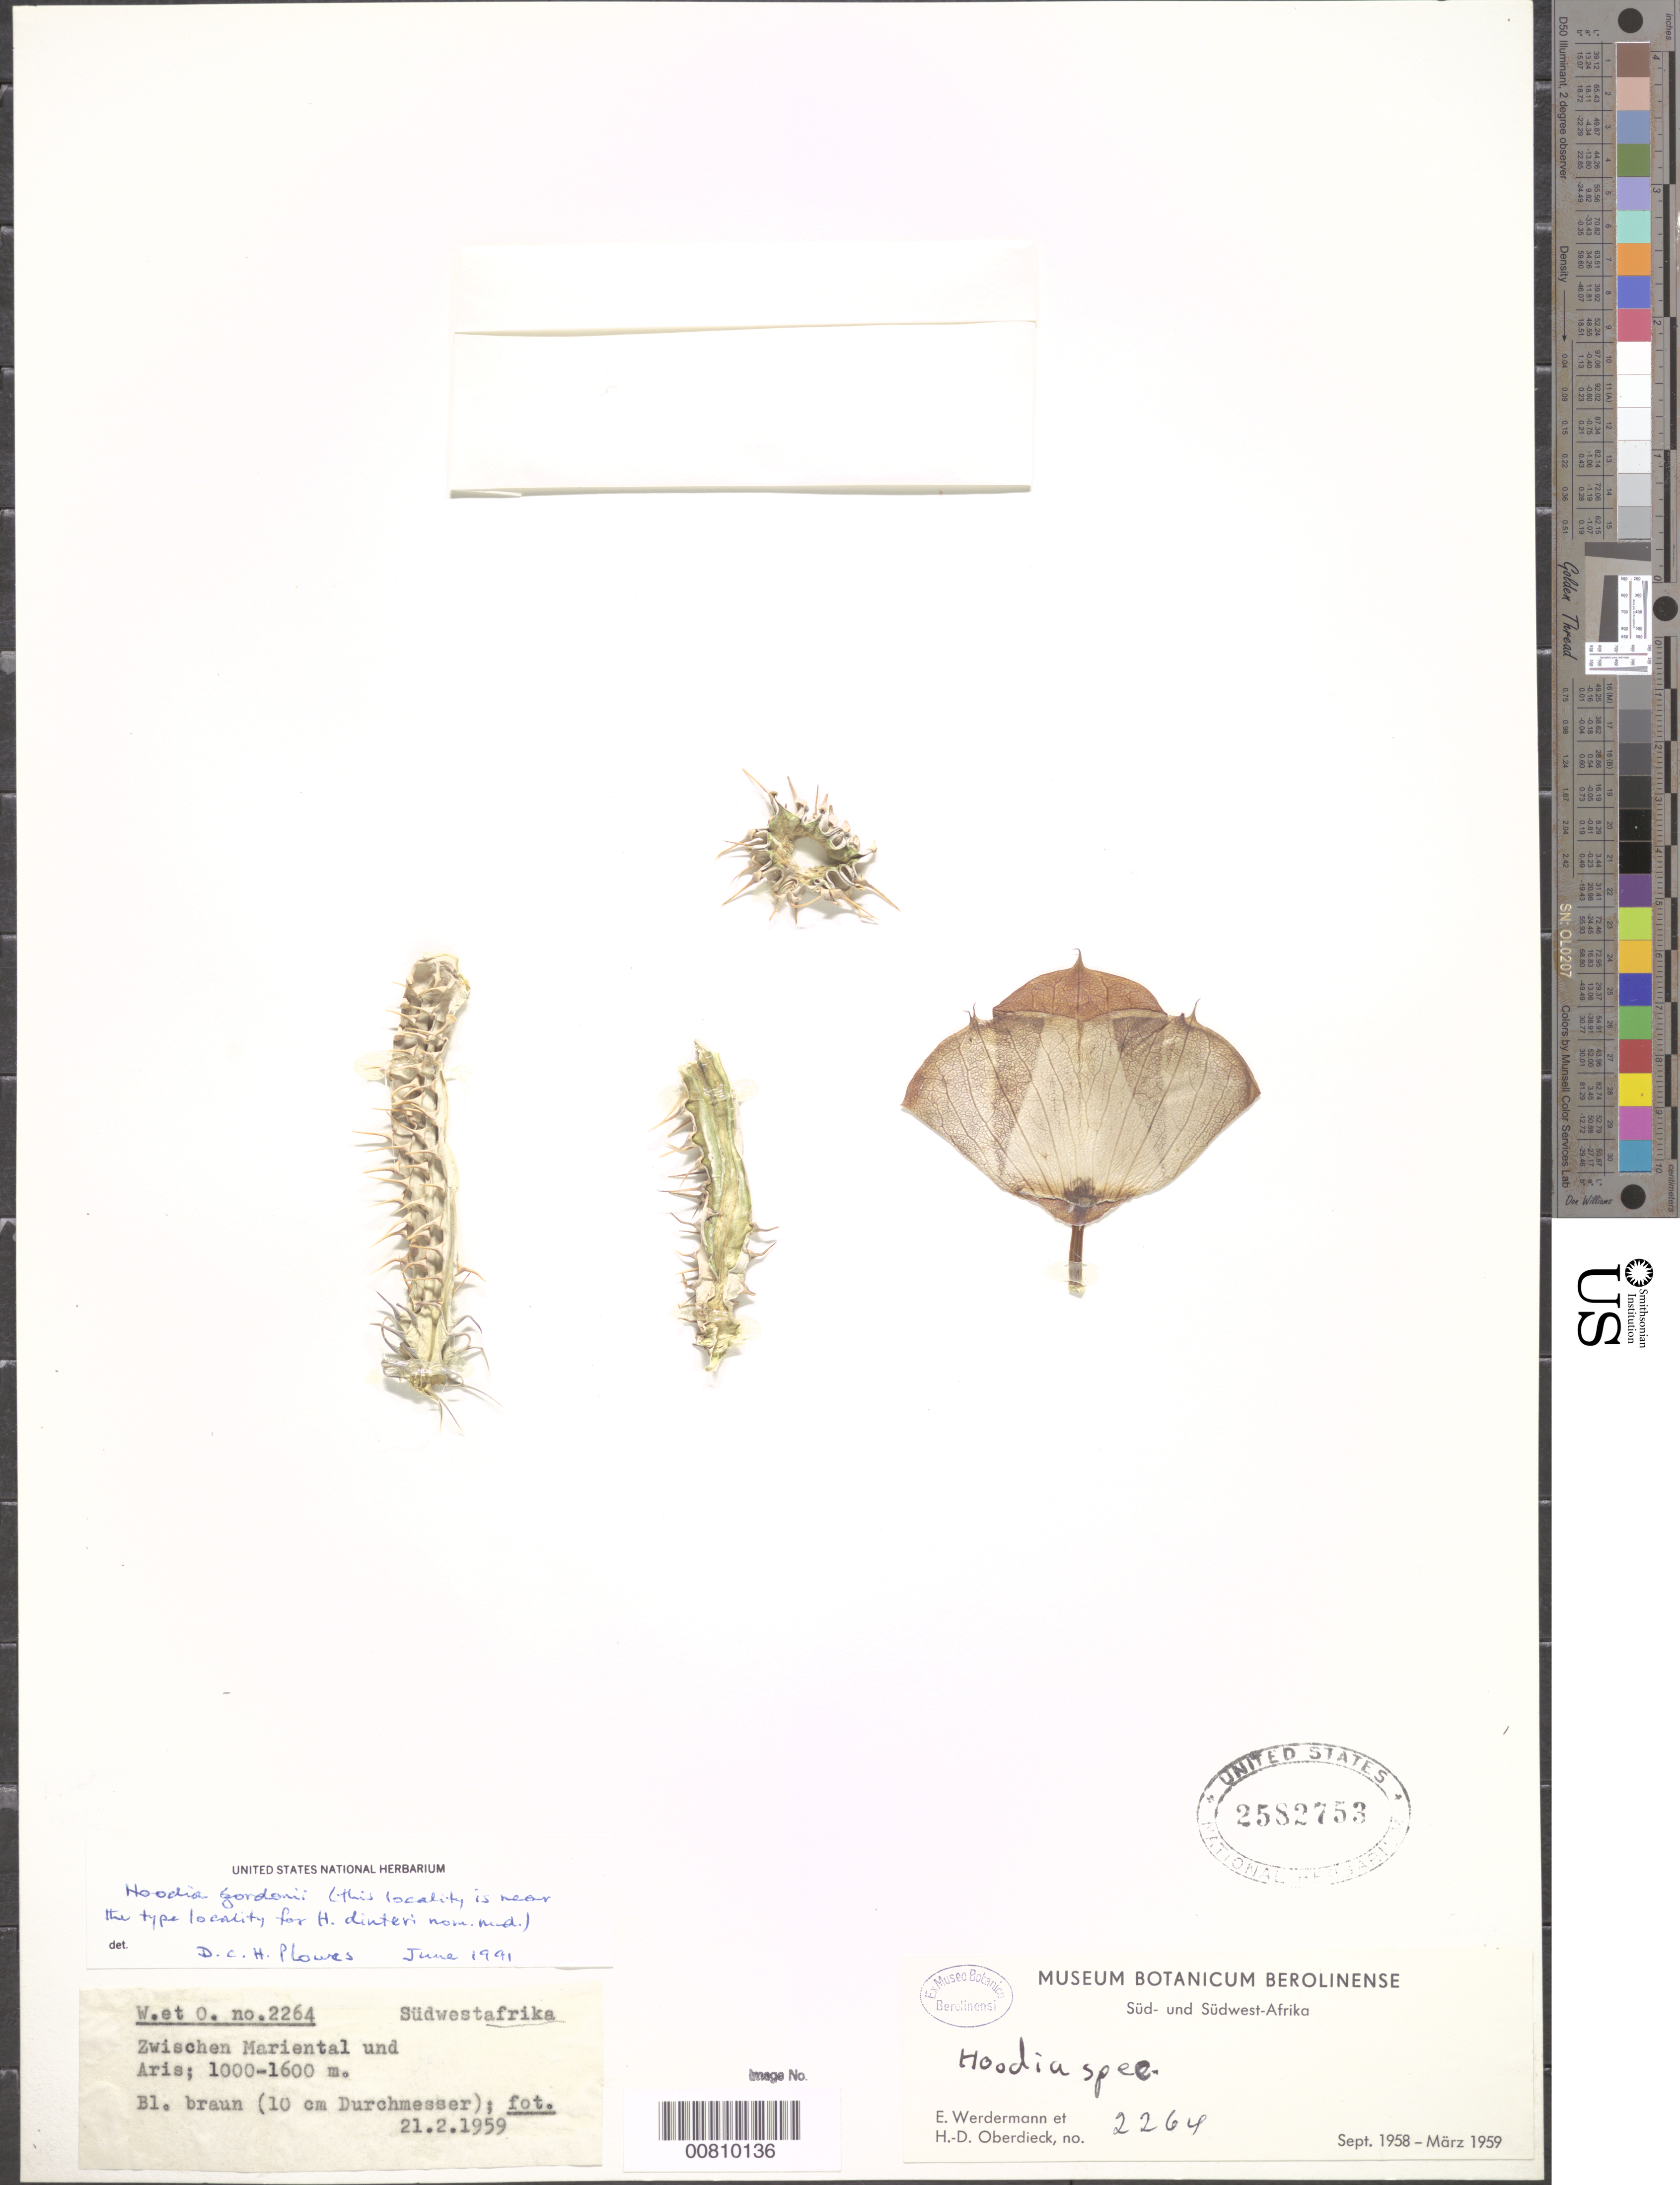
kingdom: Plantae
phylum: Tracheophyta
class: Magnoliopsida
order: Gentianales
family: Apocynaceae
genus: Hoodia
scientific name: Hoodia gordonii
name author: (Masson) Sweet ex Decne.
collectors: E. Werdermann et al.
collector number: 2264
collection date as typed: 21 Feb 1959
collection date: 1959-02-21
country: Namibia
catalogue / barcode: US 2582753